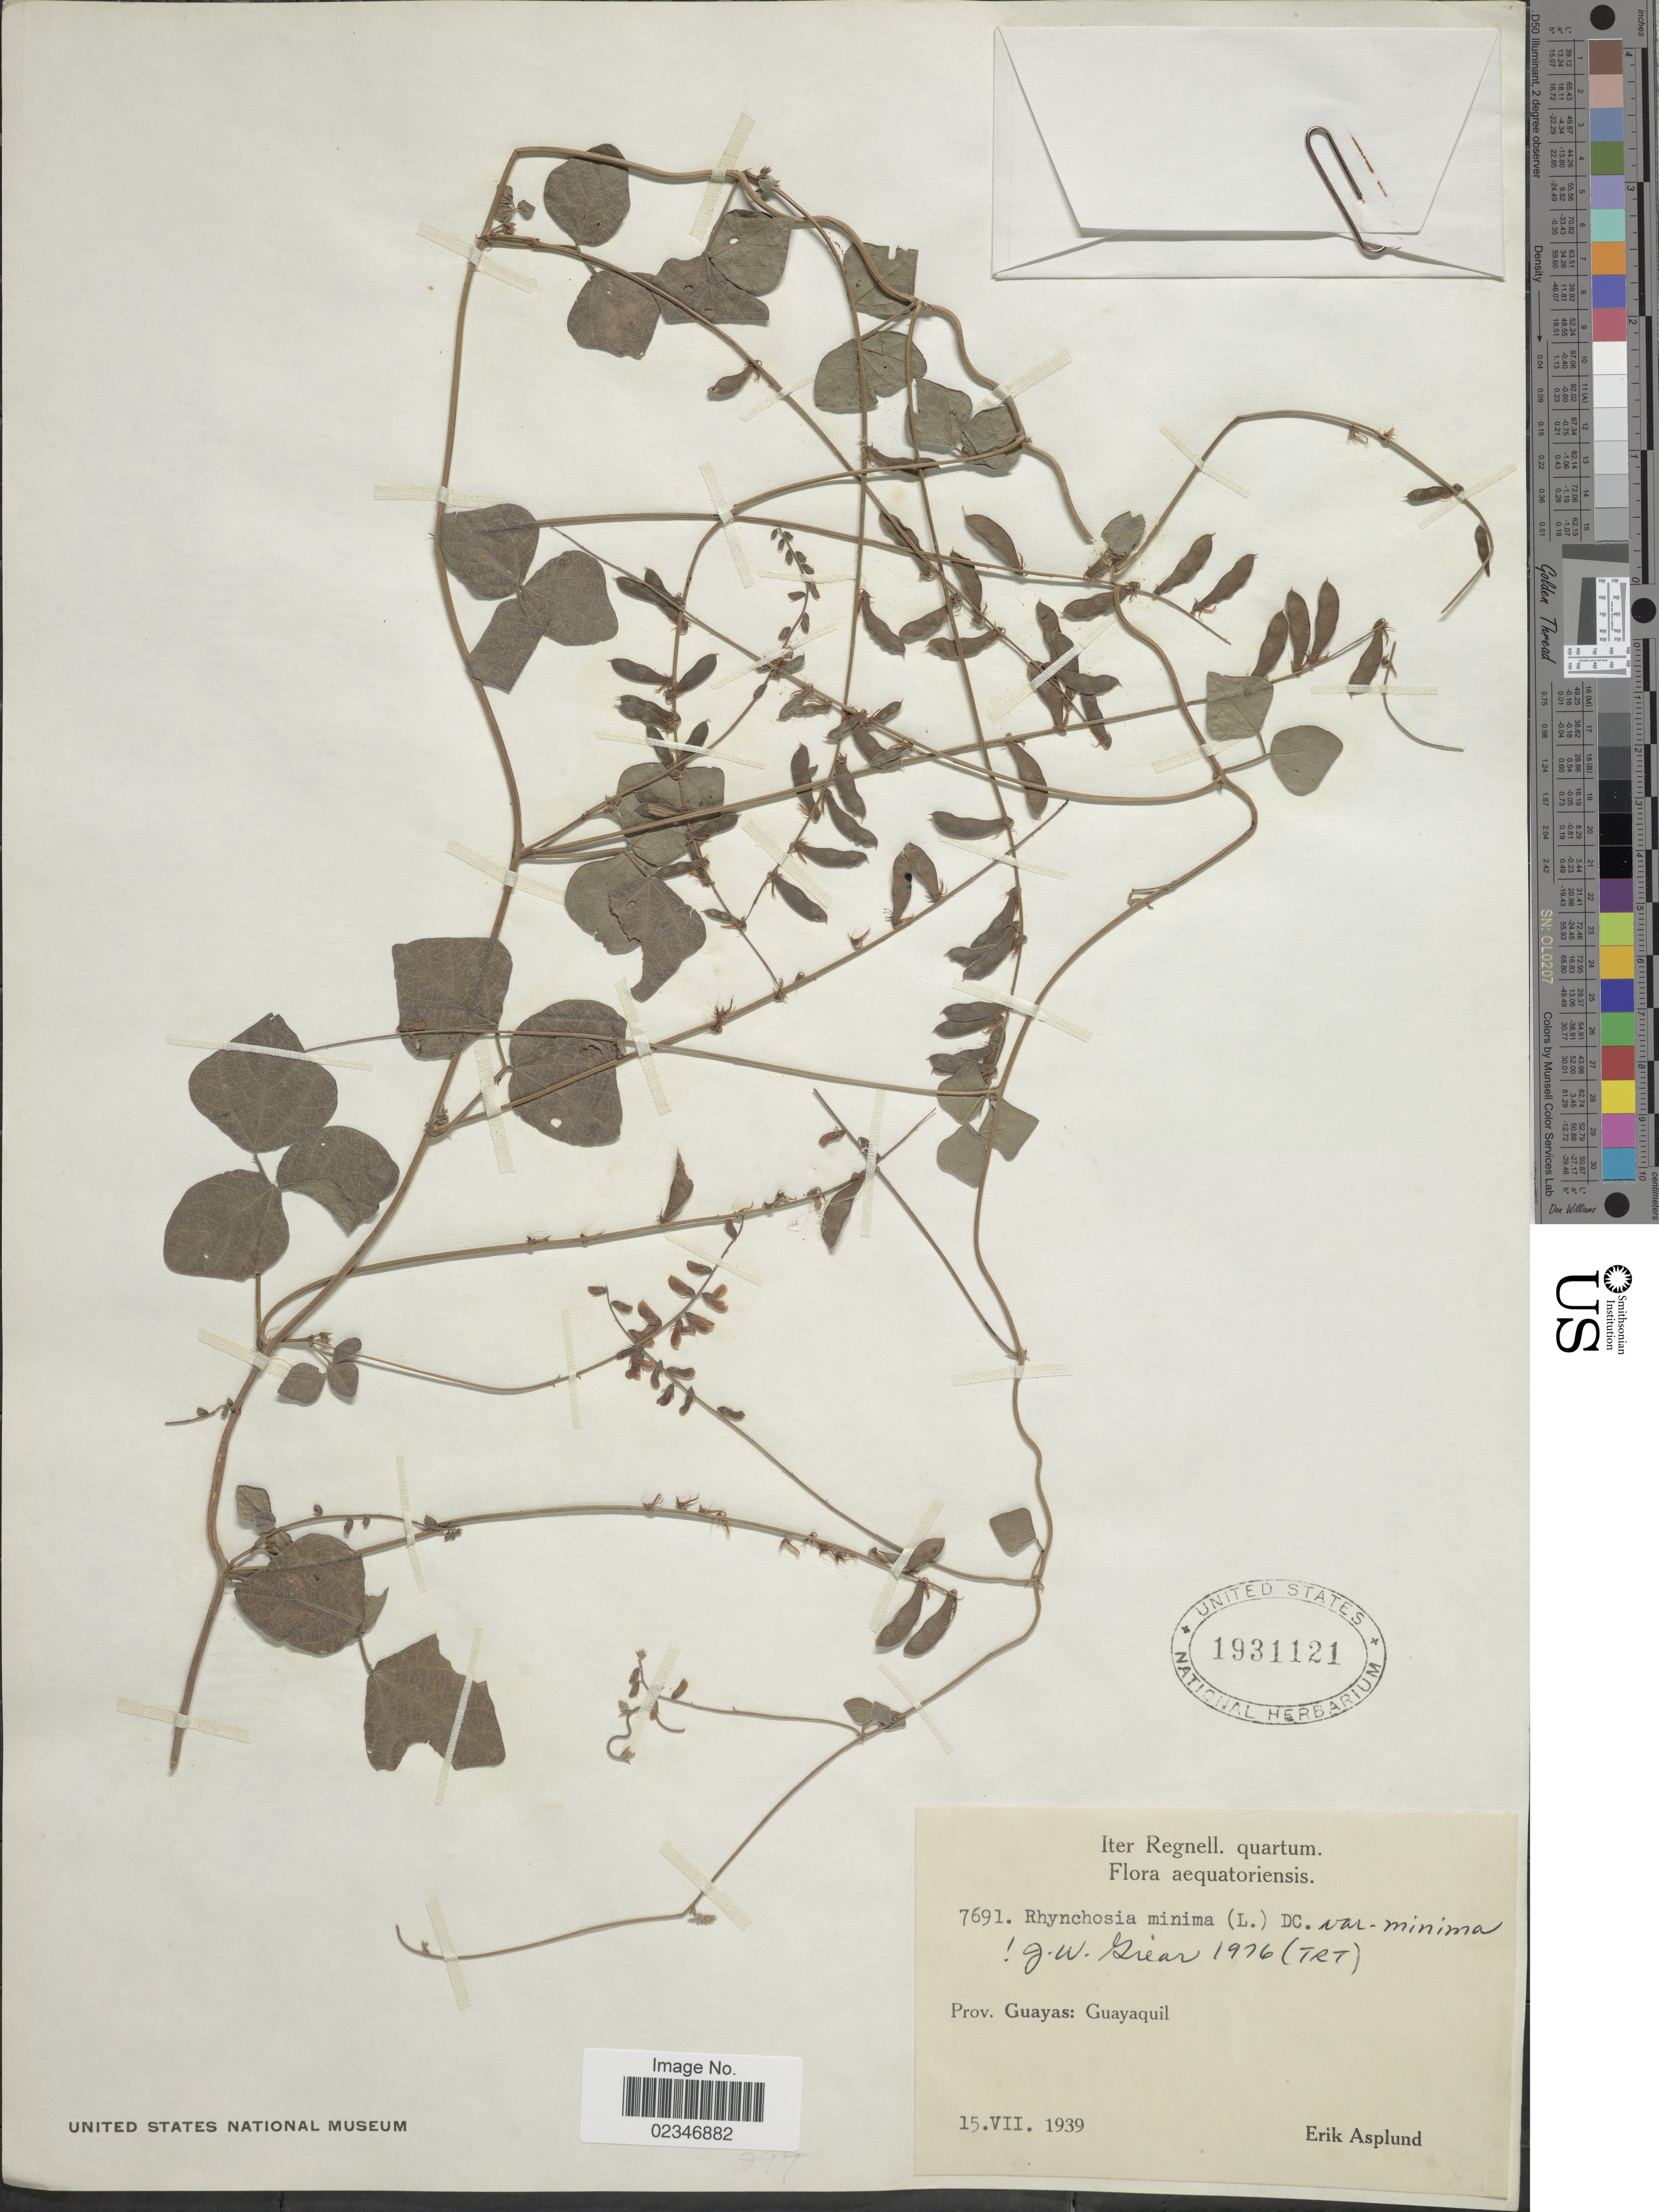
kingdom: Plantae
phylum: Tracheophyta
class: Magnoliopsida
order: Fabales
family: Fabaceae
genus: Rhynchosia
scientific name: Rhynchosia minima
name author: (L.) DC.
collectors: E. Asplund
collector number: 7691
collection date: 1939-07-15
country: Ecuador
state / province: Guayas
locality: Aequatoriensis, Guayaquil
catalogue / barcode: US 1931121